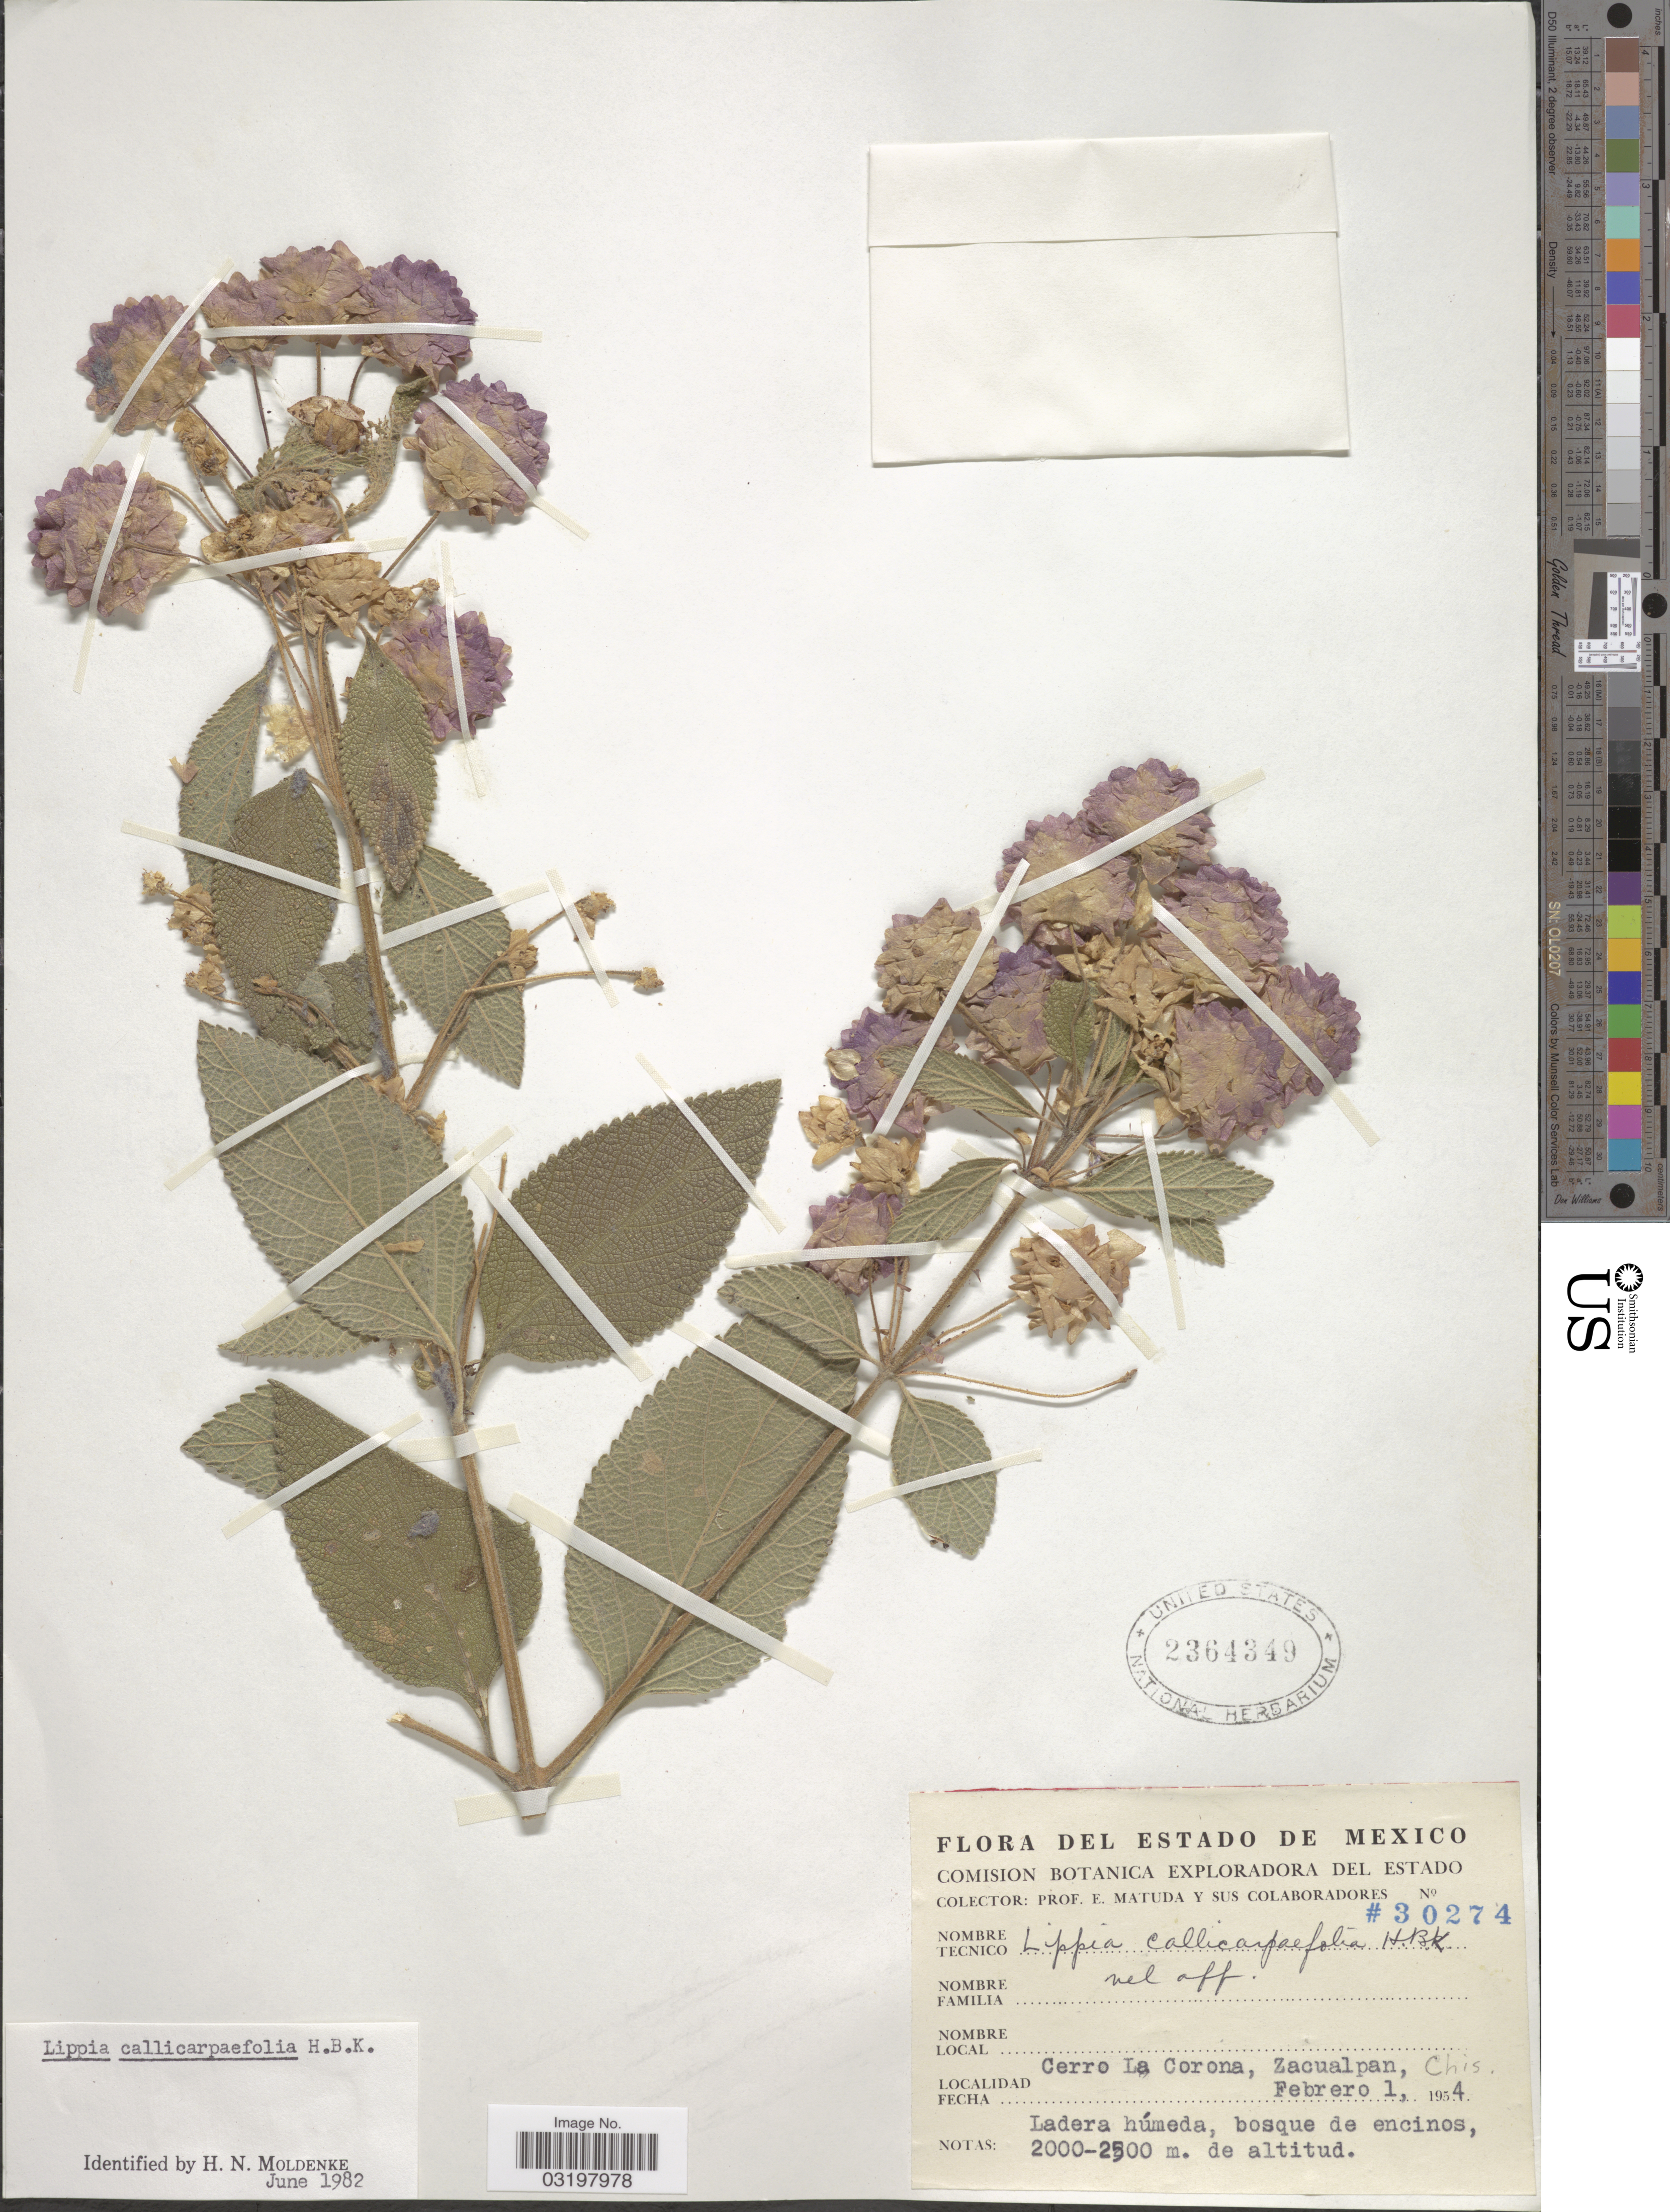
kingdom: Plantae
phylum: Tracheophyta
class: Magnoliopsida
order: Lamiales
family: Verbenaceae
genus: Lippia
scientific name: Lippia callicarpifolia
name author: Kunth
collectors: E. Matuda & Sus Colaboradores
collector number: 30274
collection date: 1954-02-01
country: Mexico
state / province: Chiapas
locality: Cerro La Corona, Zacualpan, Chis.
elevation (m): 2000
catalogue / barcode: US 2364349